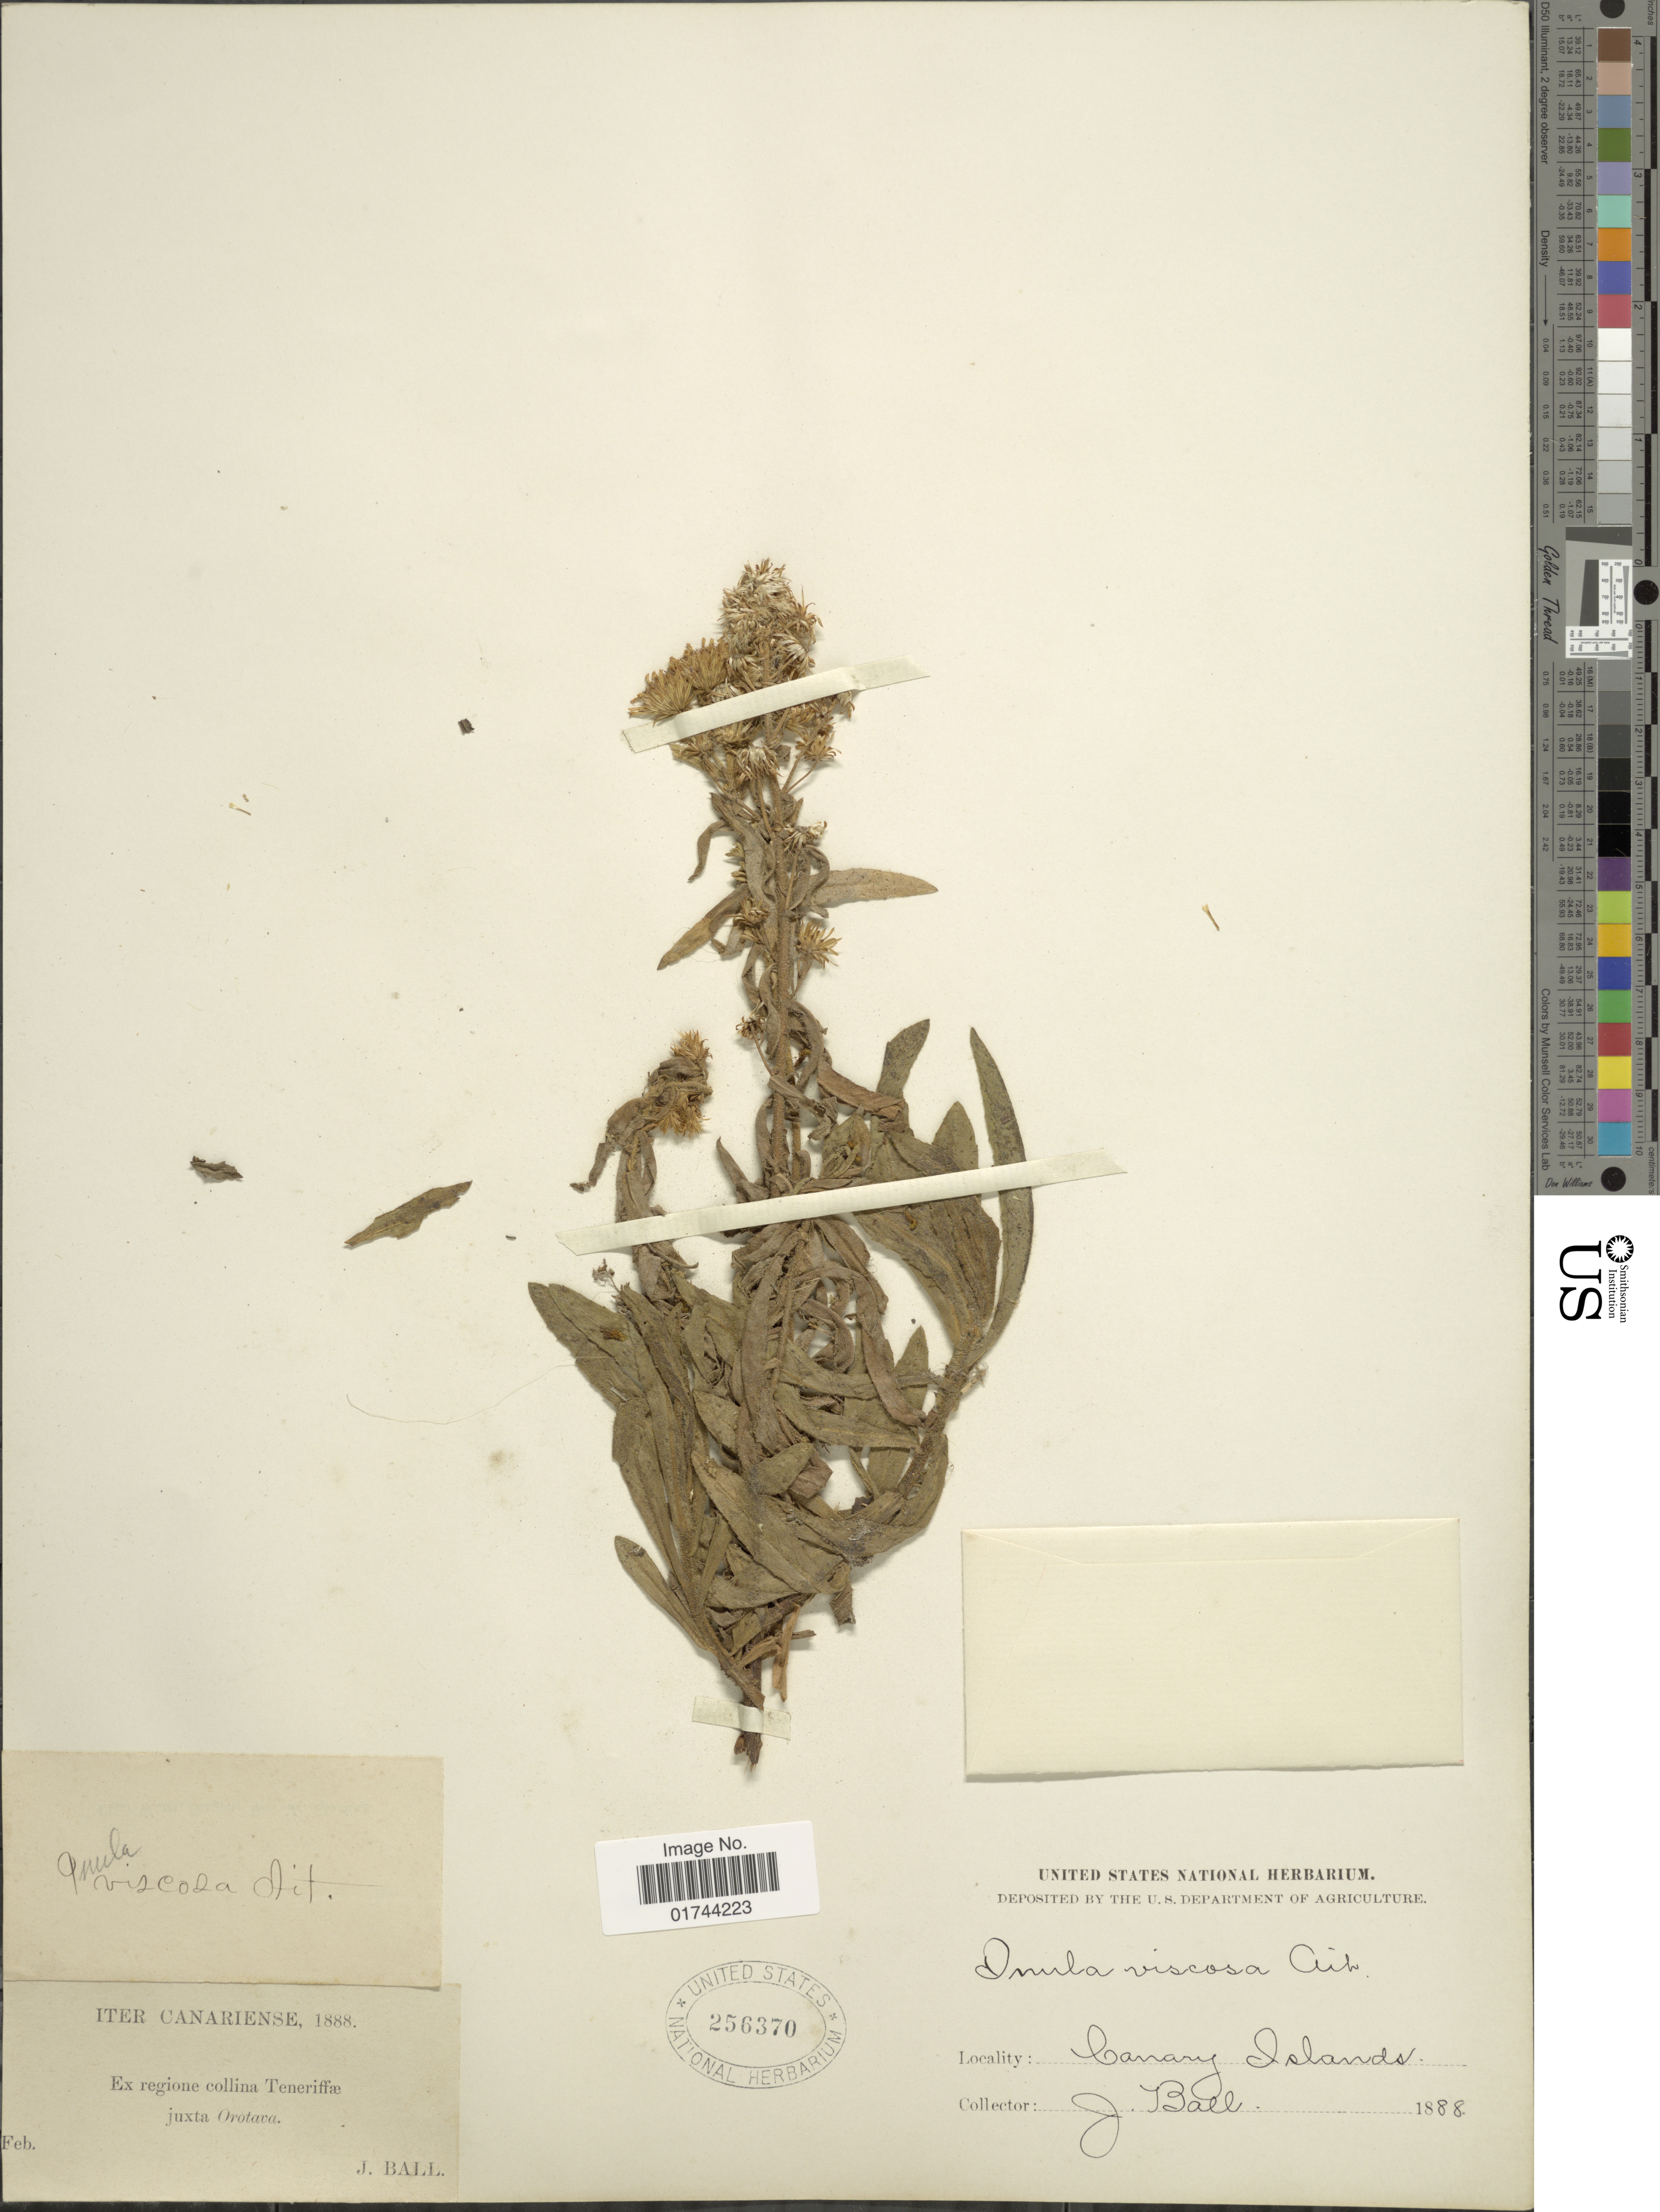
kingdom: Plantae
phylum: Tracheophyta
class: Magnoliopsida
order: Asterales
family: Asteraceae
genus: Inula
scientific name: Inula viscosa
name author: (L.) Aiton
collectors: J. Ball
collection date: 1888-02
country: Spain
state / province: Canarias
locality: Canary Islands, Ex regione collina Teneriffae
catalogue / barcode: US 256370